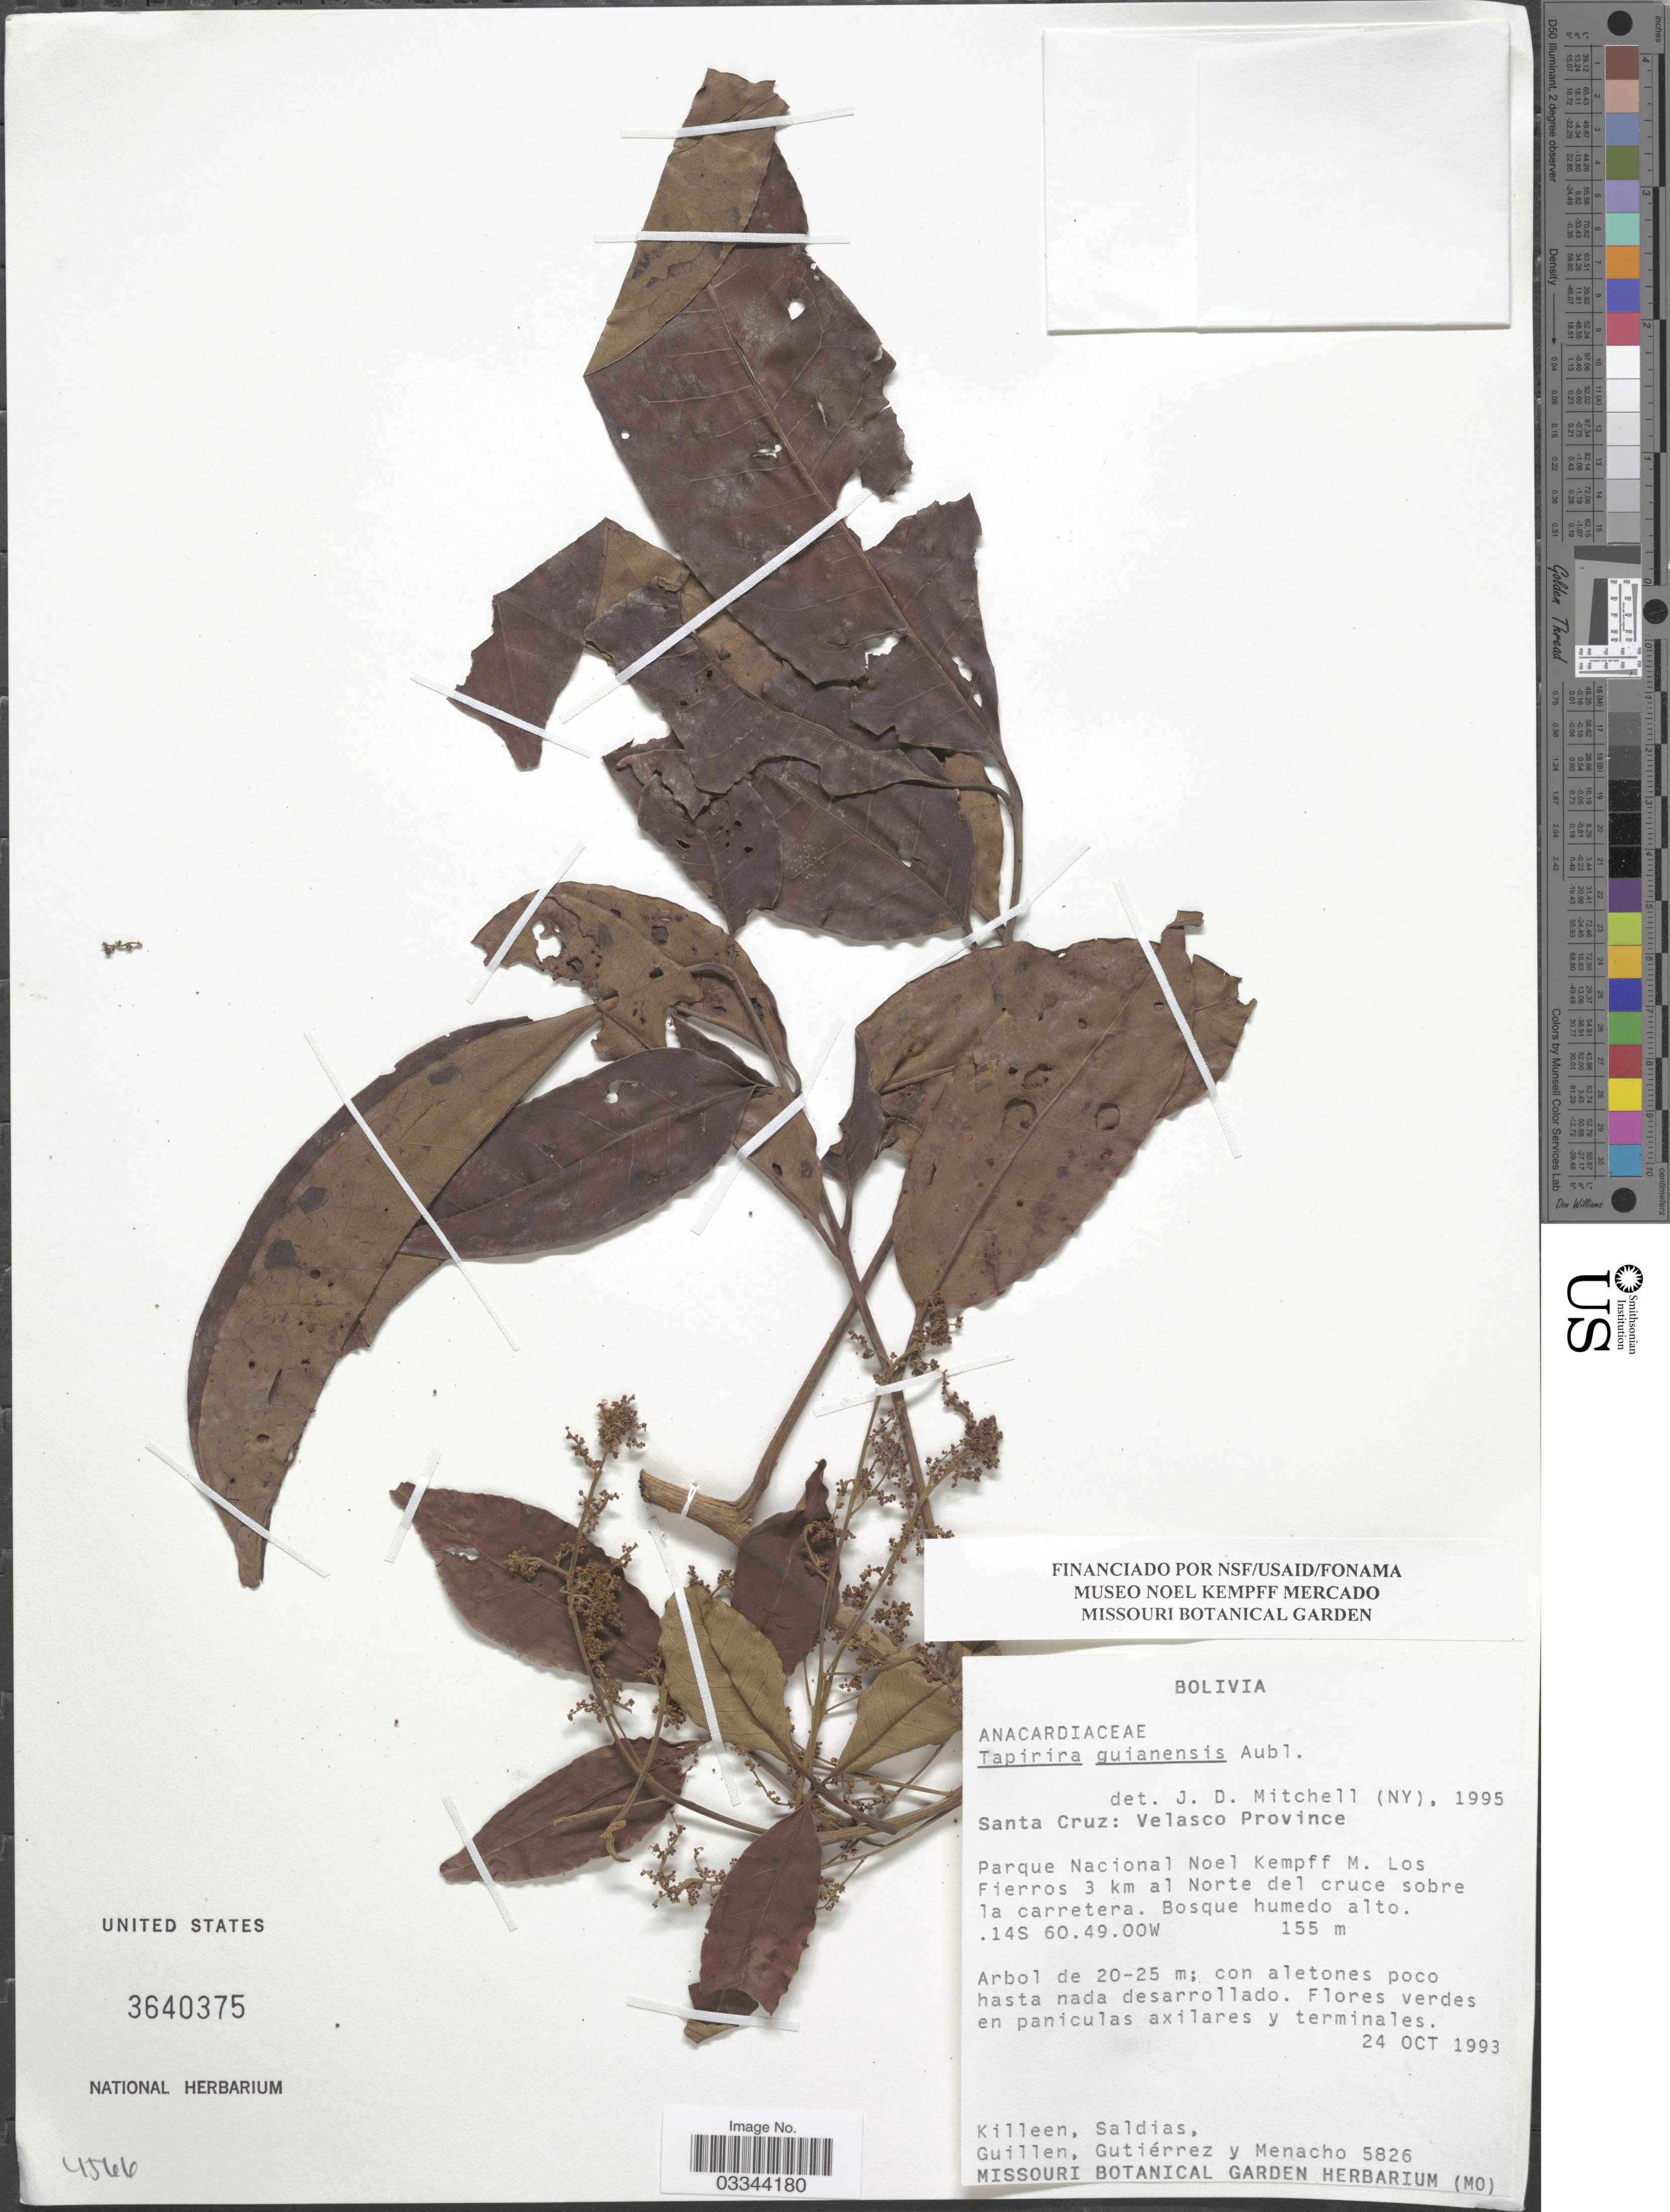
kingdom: Plantae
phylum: Tracheophyta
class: Magnoliopsida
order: Sapindales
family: Anacardiaceae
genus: Tapirira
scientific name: Tapirira guianensis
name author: Aubl.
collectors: Killeen, --, -. Saldias, -- Guillen, -. Gutierrez & Menacho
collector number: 5826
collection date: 1993-10-24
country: Bolivia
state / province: Santa Cruz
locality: Velasco Province. Parque Nacional Noel Kempff M. Los Fierros 3 km al Norte del cruce sobre la carretera.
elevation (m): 155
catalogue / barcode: US 3640375